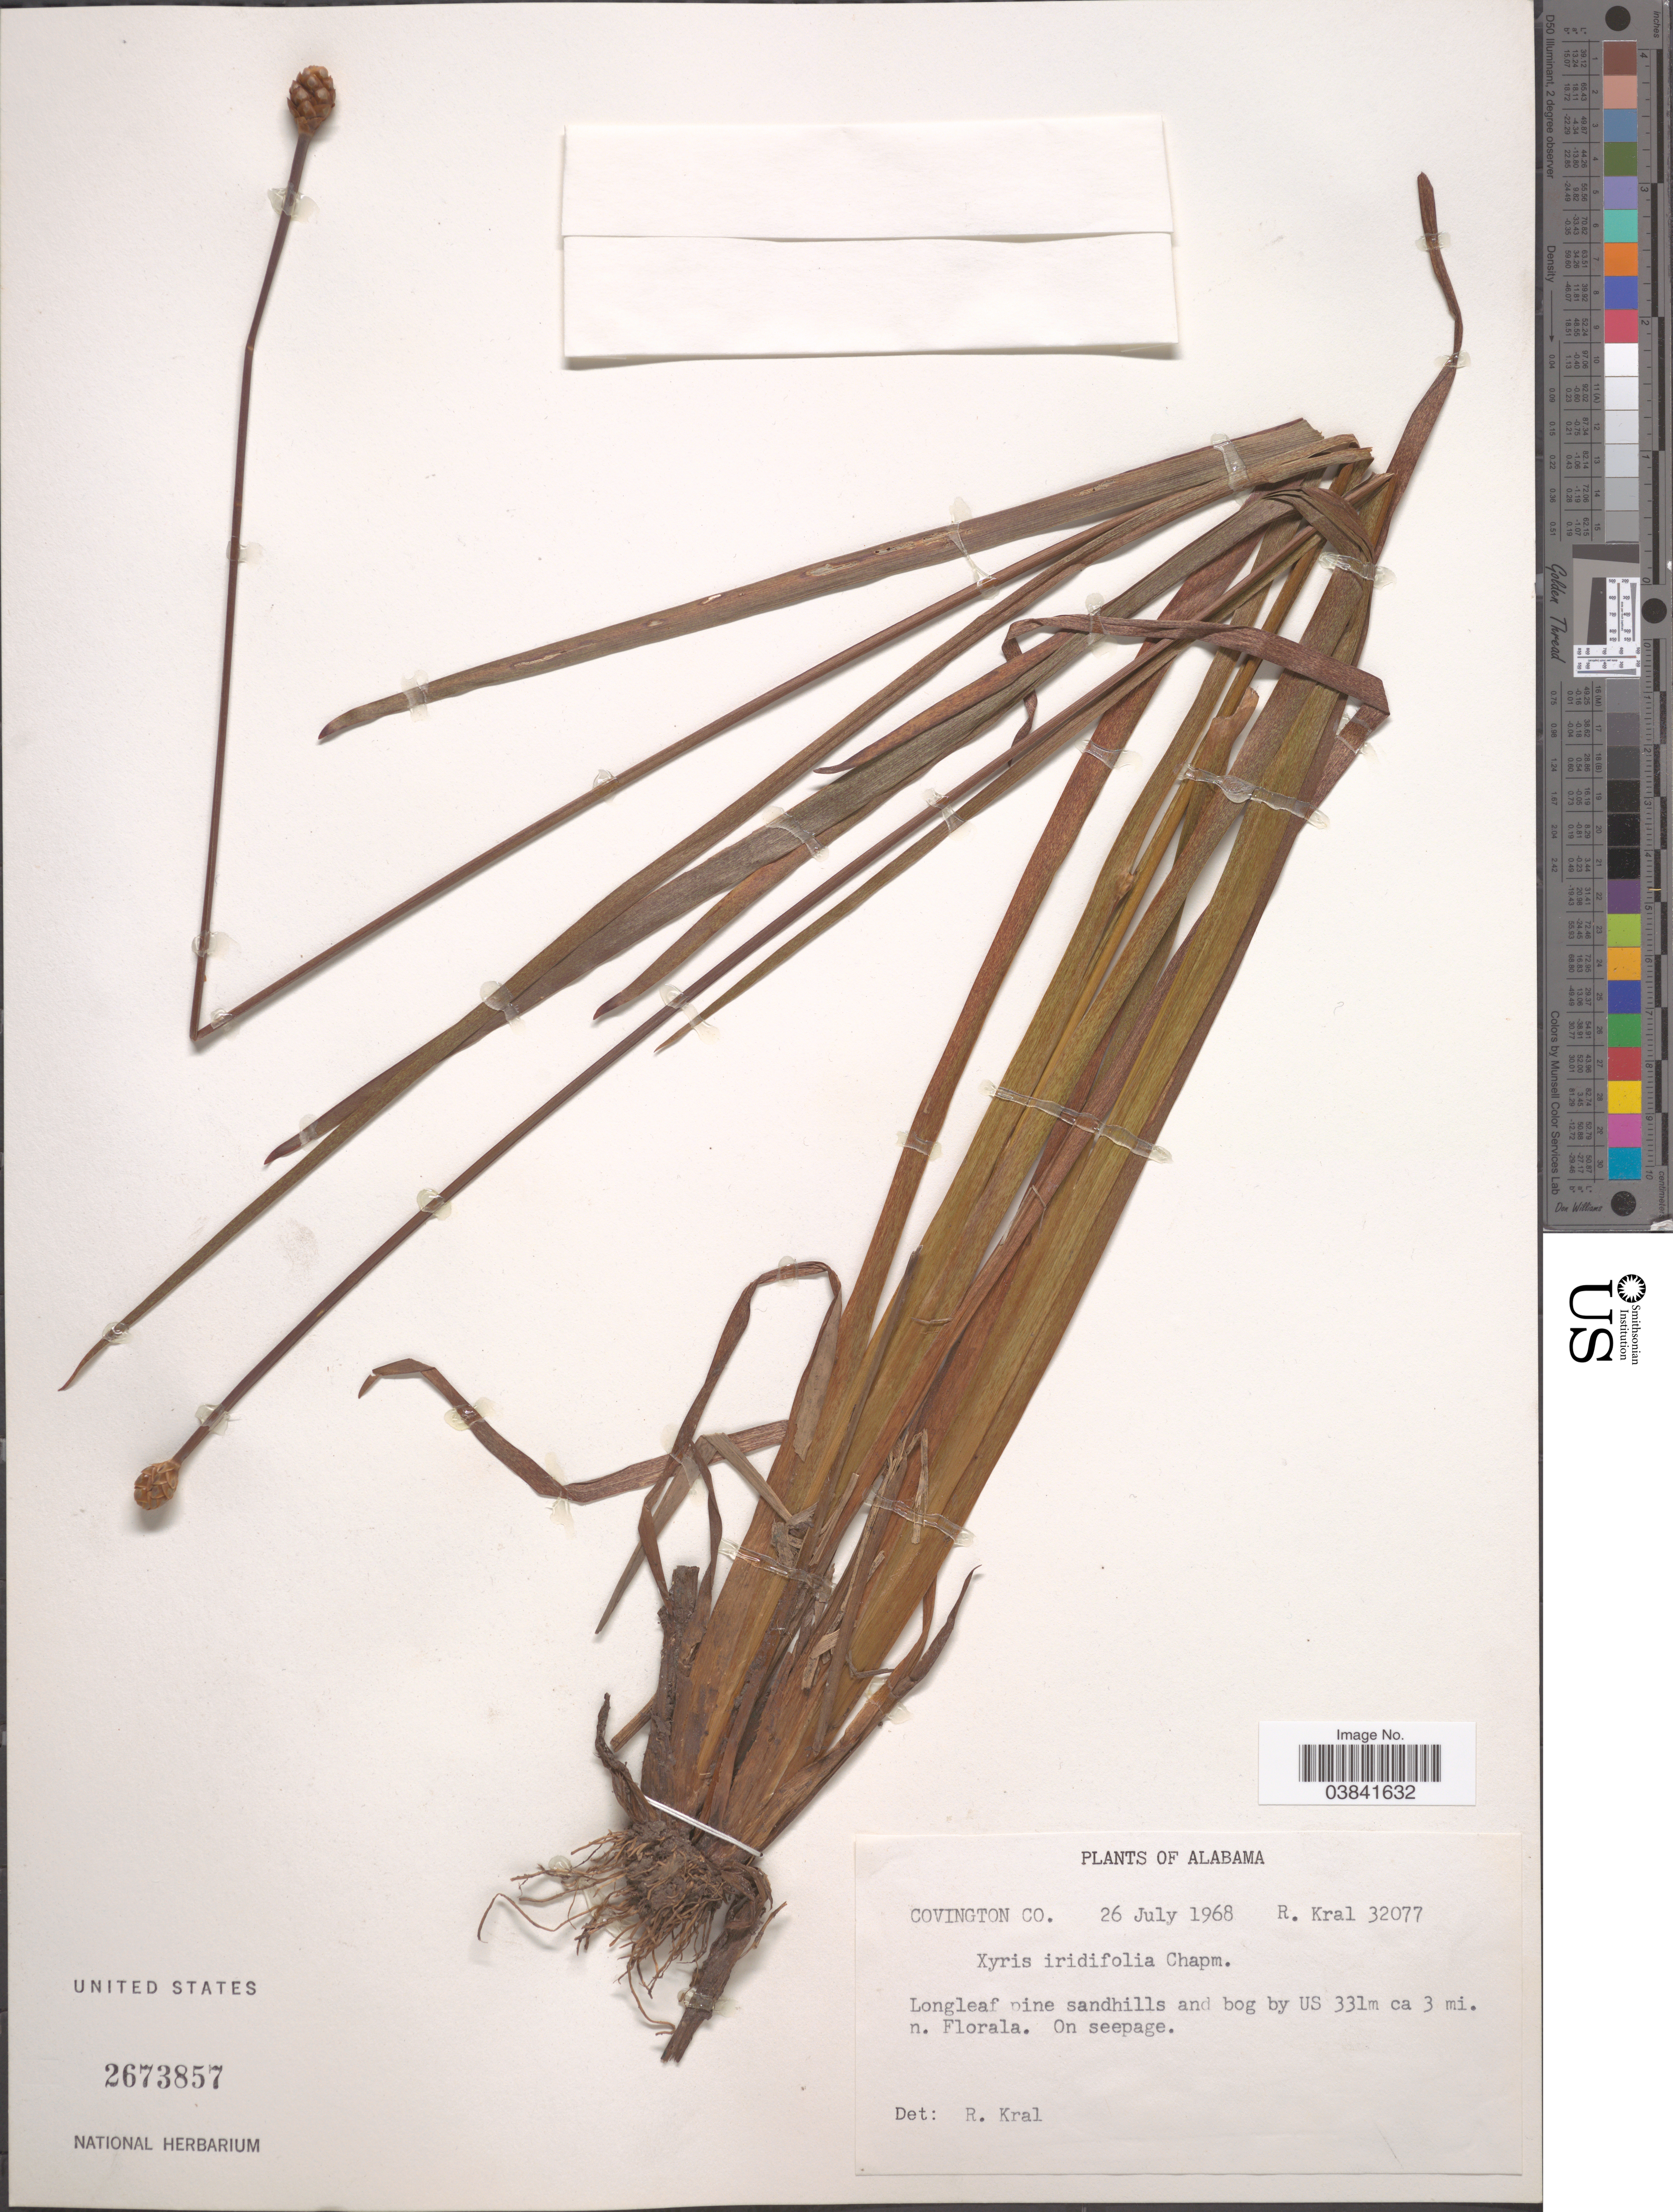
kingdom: Plantae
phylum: Tracheophyta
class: Liliopsida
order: Poales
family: Xyridaceae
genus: Xyris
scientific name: Xyris iridifolia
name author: Chapm.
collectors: R. Kral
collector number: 32077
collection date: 1968-07-26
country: United States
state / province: Alabama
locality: Covington Co. Longleaf pine sandhills and bog by US 331m ca 3 mi. n. Florala. On seepage.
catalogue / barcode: US 2673857